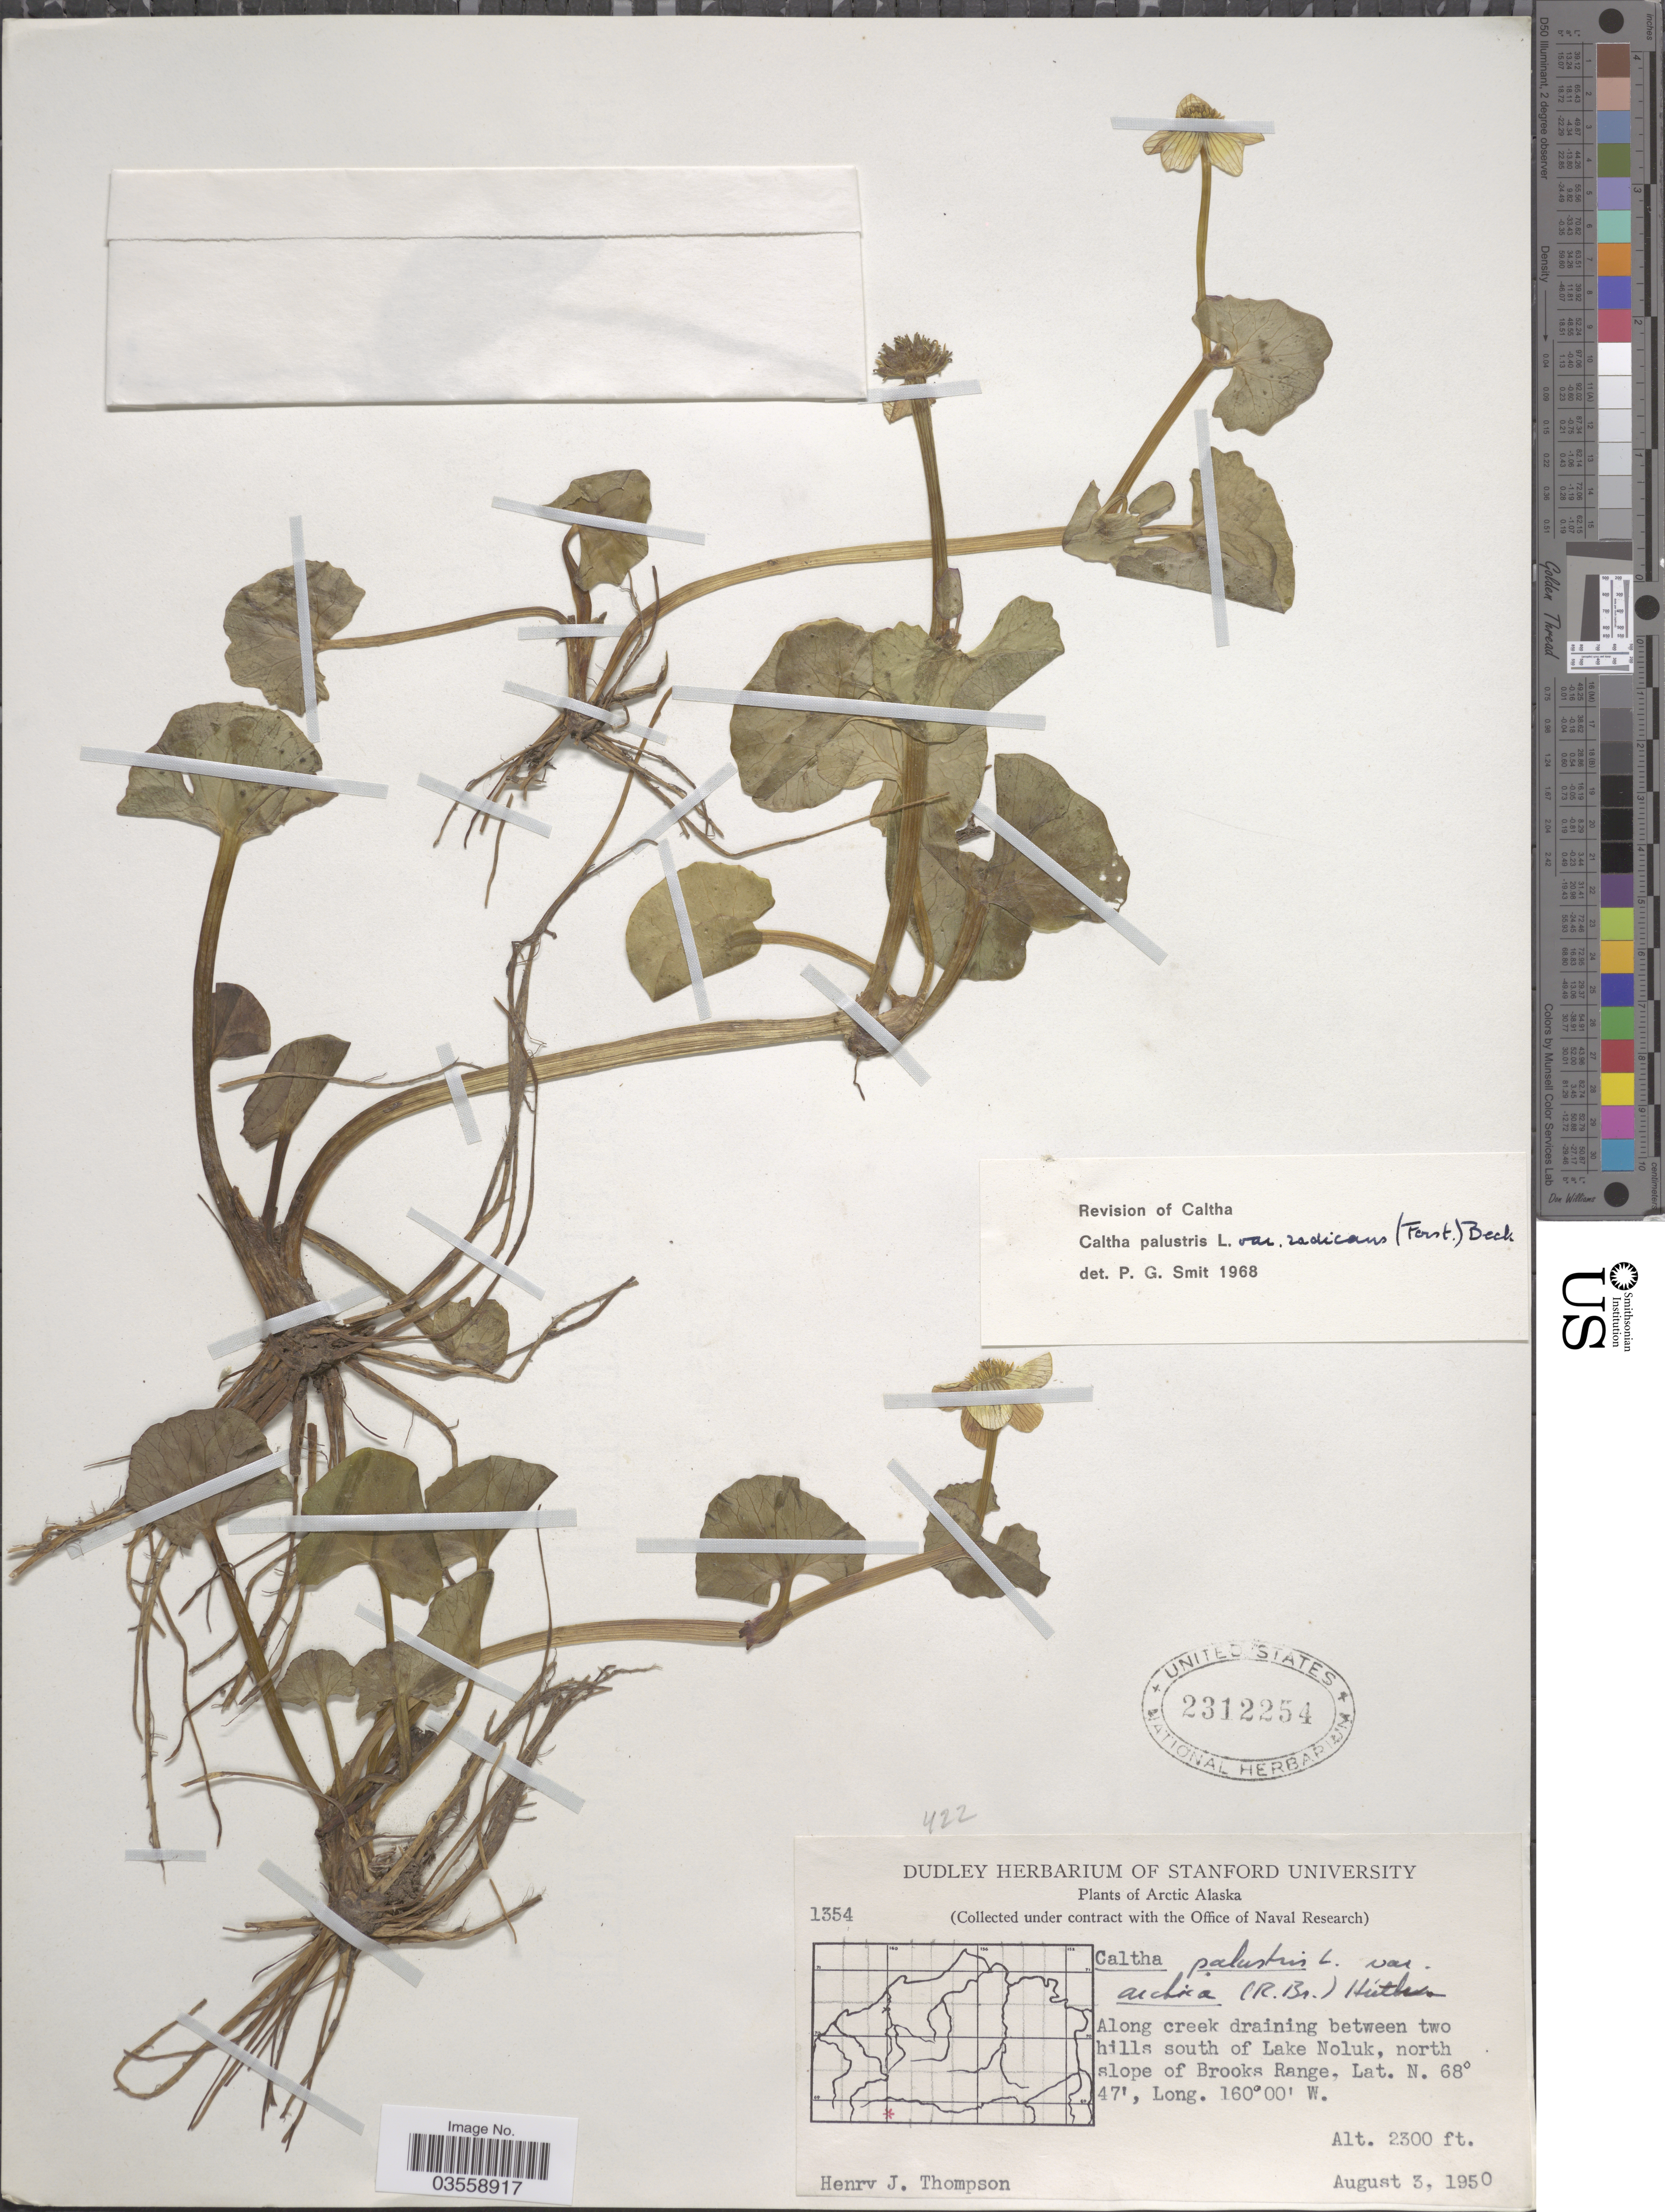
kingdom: Plantae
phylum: Tracheophyta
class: Magnoliopsida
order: Ranunculales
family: Ranunculaceae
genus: Caltha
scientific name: Caltha palustris var. radicans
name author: (T.F. Forst) Beck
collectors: H. J. Thompson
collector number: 1354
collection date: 1950-08-03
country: United States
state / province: Alaska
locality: Arctic Alaska. Along creek draining between two hills south of Lake Noluk, north slope of Brooks Range.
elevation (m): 701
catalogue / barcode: US 2312254